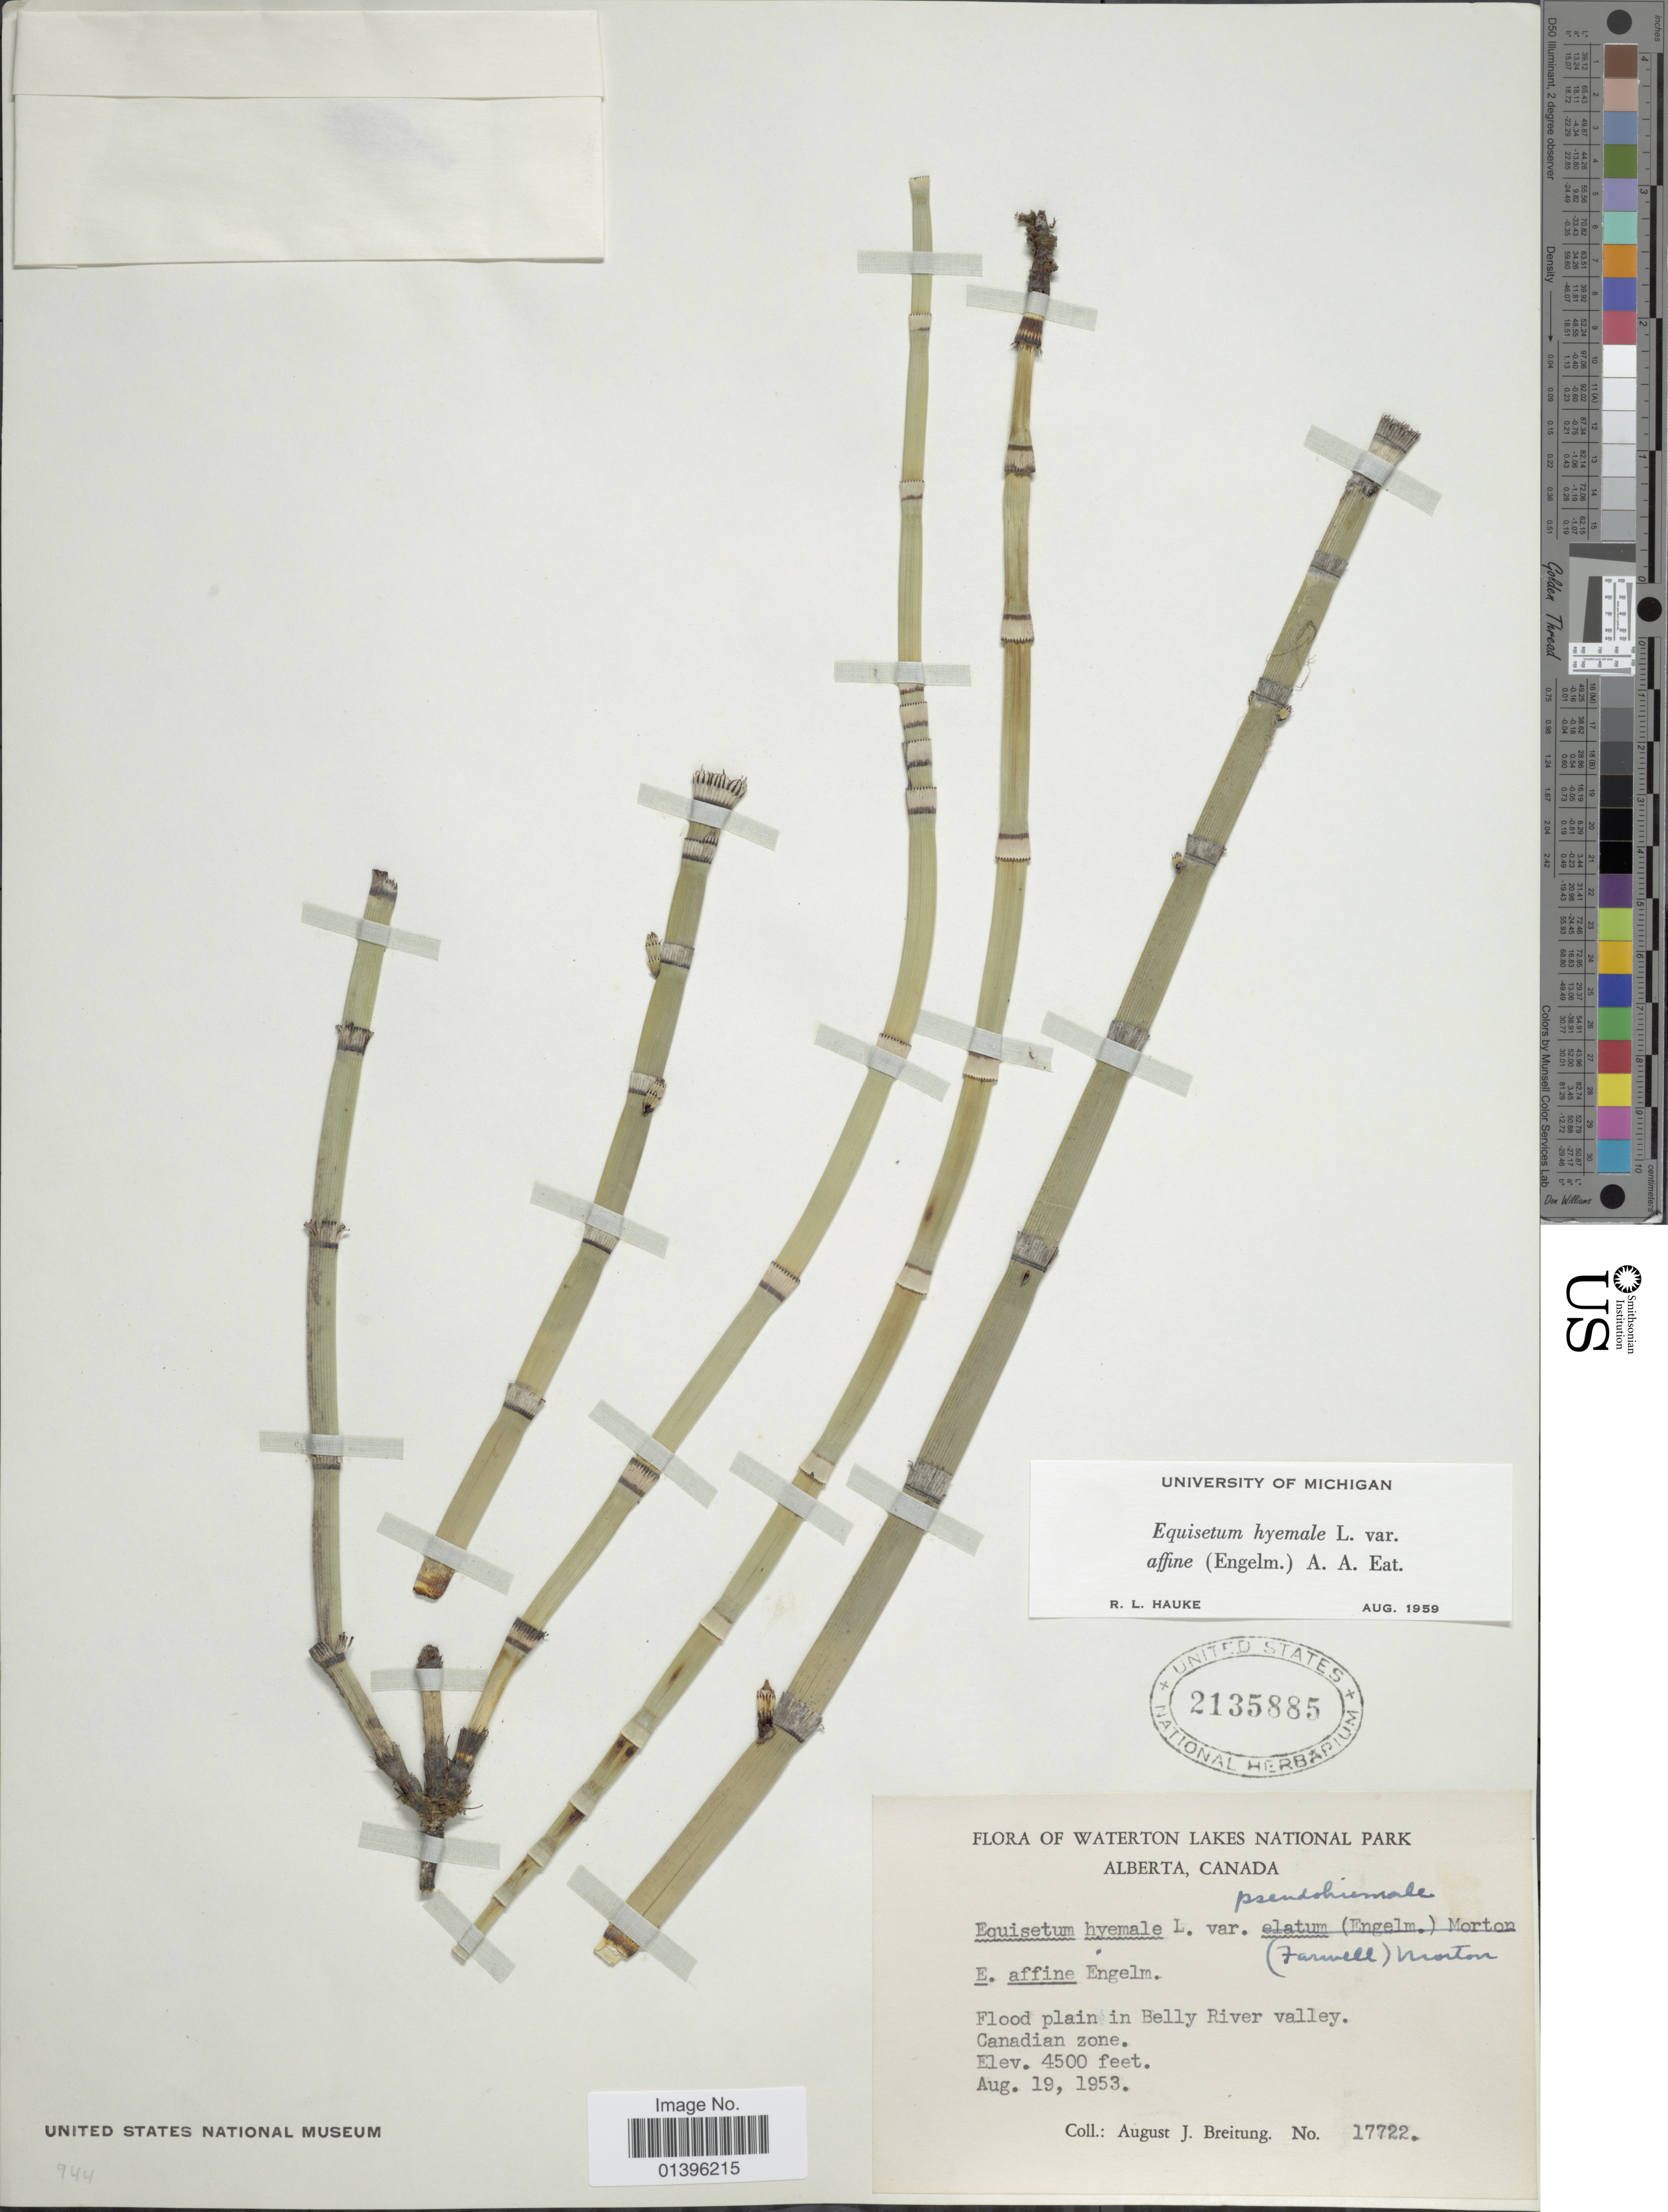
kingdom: Plantae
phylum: Tracheophyta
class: Polypodiopsida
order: Equisetales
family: Equisetaceae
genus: Equisetum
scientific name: Equisetum hyemale var. affine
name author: (Engelm.) A.A. Eaton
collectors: A. Breitung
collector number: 17722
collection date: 1953-08-19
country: Canada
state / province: Alberta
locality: Waterton Lakes National Park. Flood plain in Belly River valley. Canadian zone.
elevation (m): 1372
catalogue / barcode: US 2135885